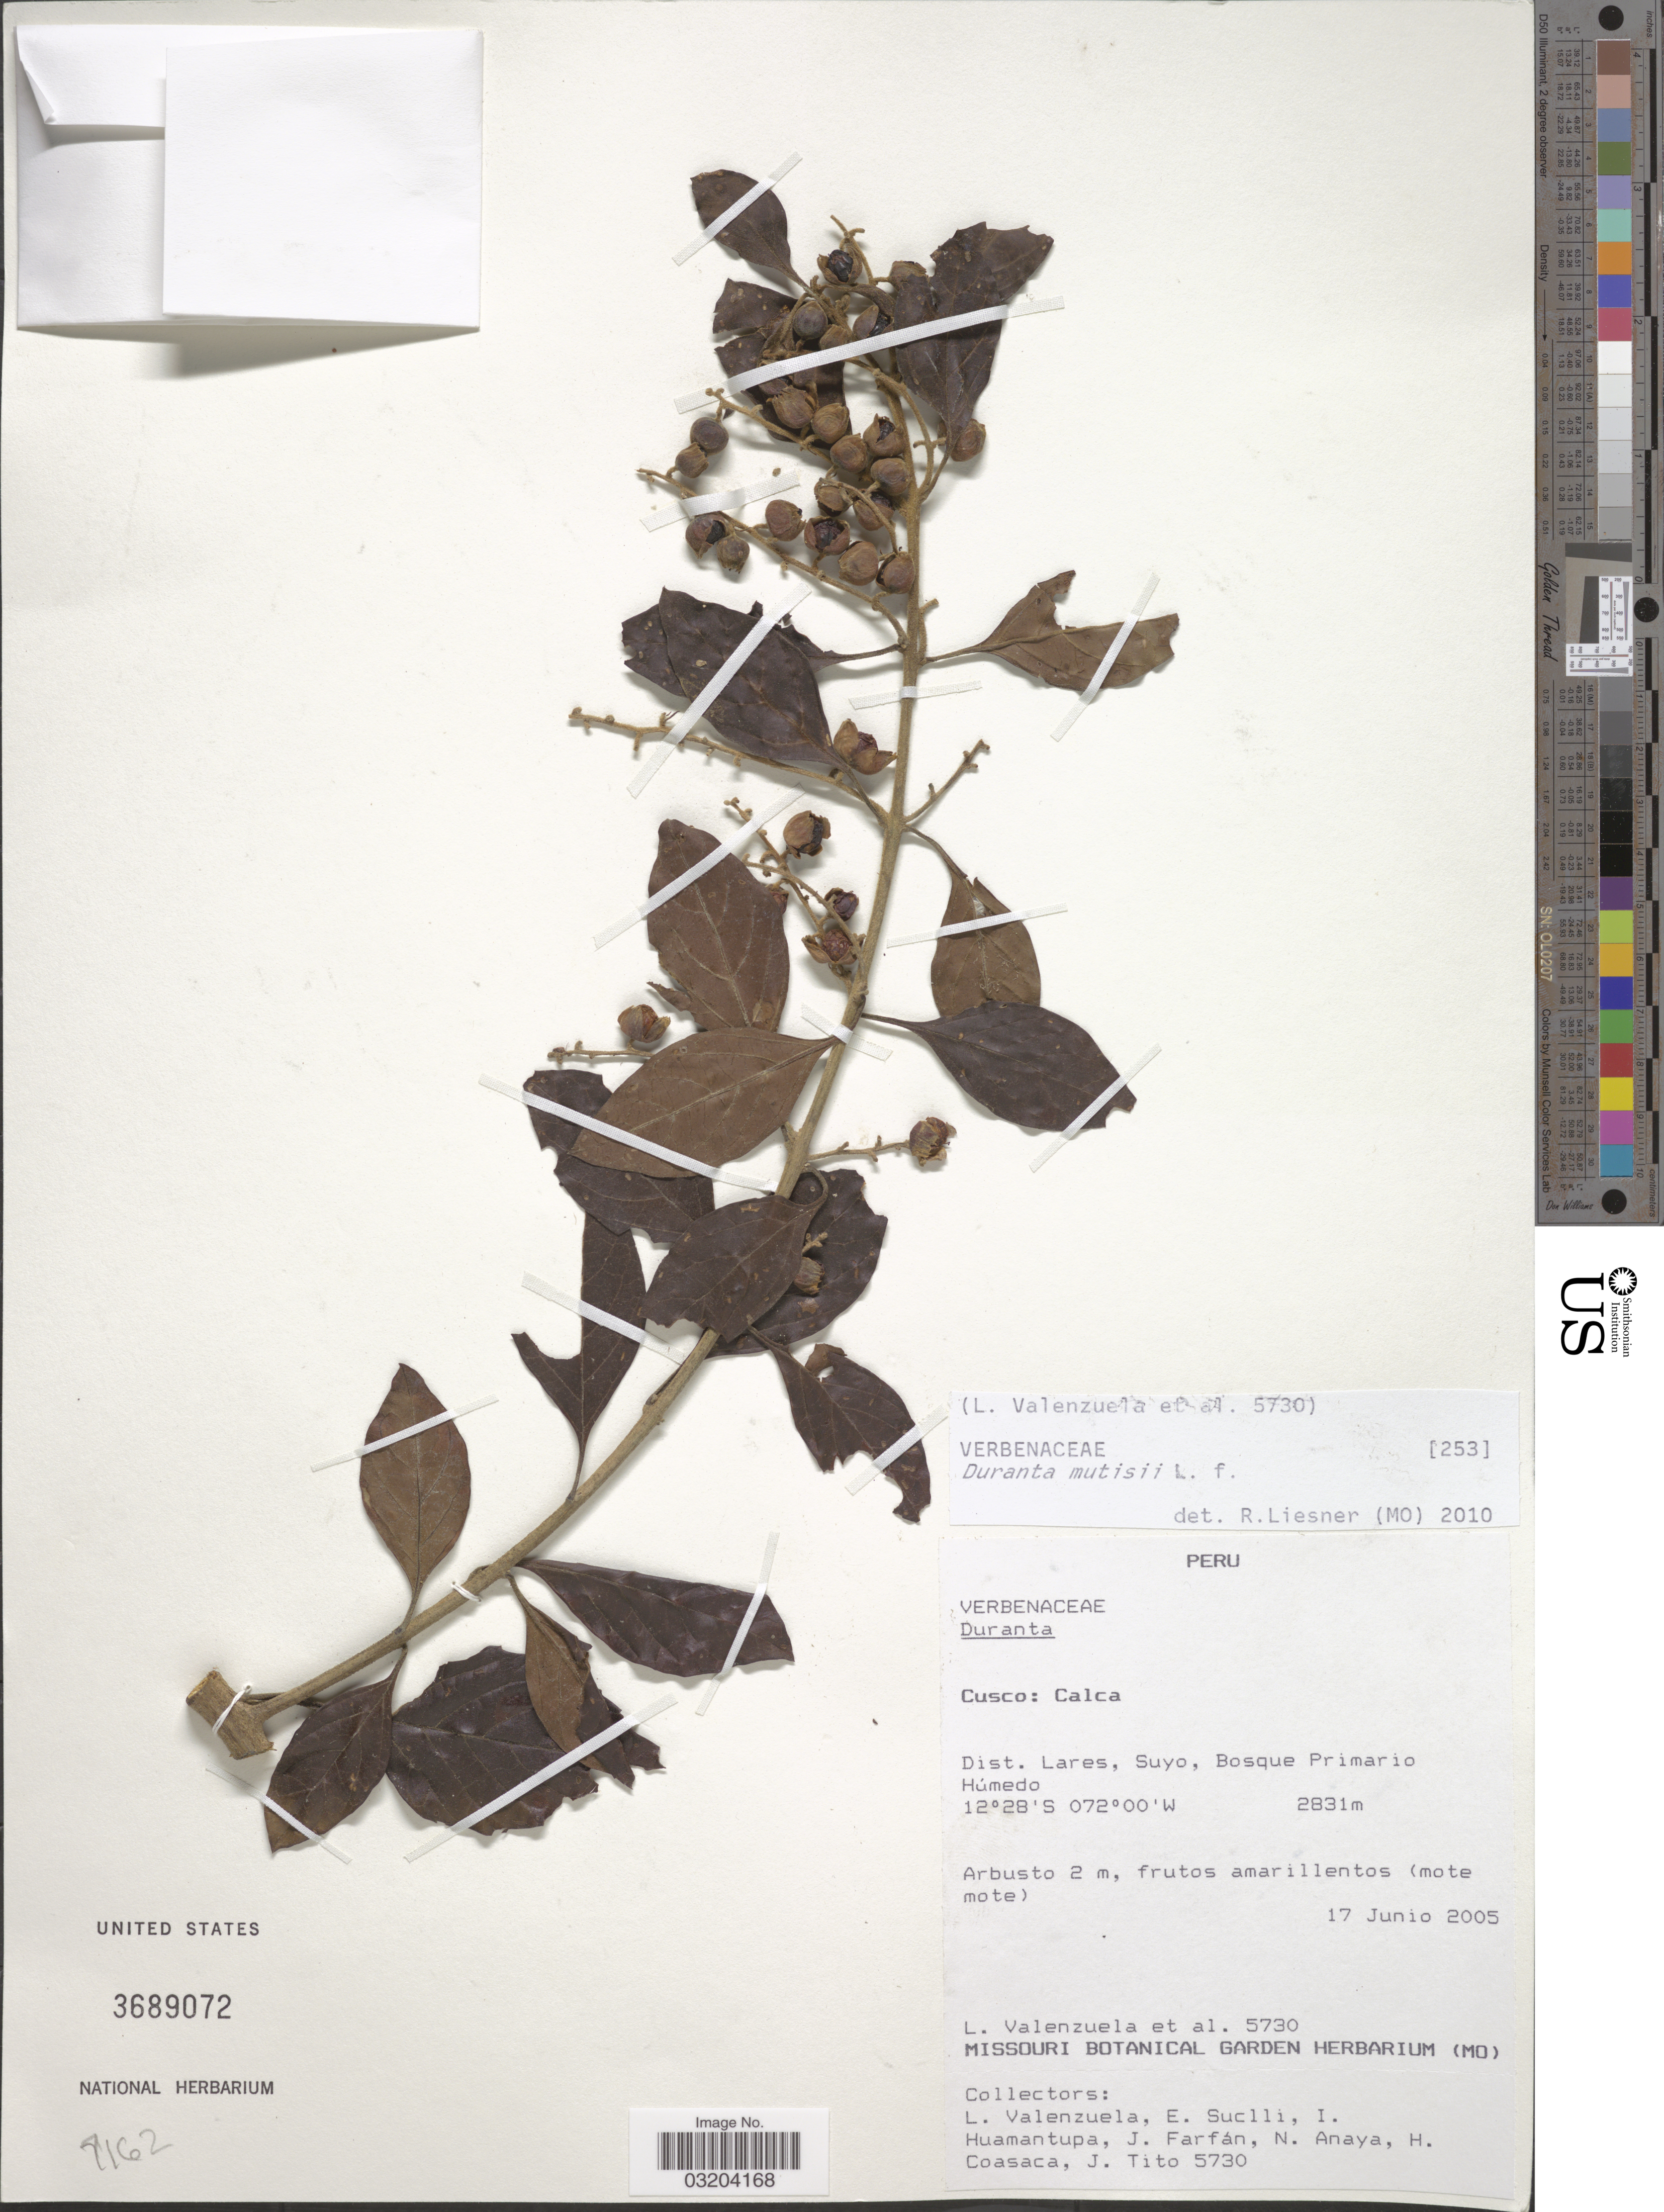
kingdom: Plantae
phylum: Tracheophyta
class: Magnoliopsida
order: Lamiales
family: Verbenaceae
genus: Duranta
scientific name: Duranta sp.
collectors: L. Valenzuela, E. Suclli, I. Huamantupa, J. Farfán & et al.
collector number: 5730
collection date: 2005-06-17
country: Peru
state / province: Cusco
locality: Calca. Dist. Lares, Suyo, Bosque Primario Húmedo.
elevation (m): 2831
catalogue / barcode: US 3689072